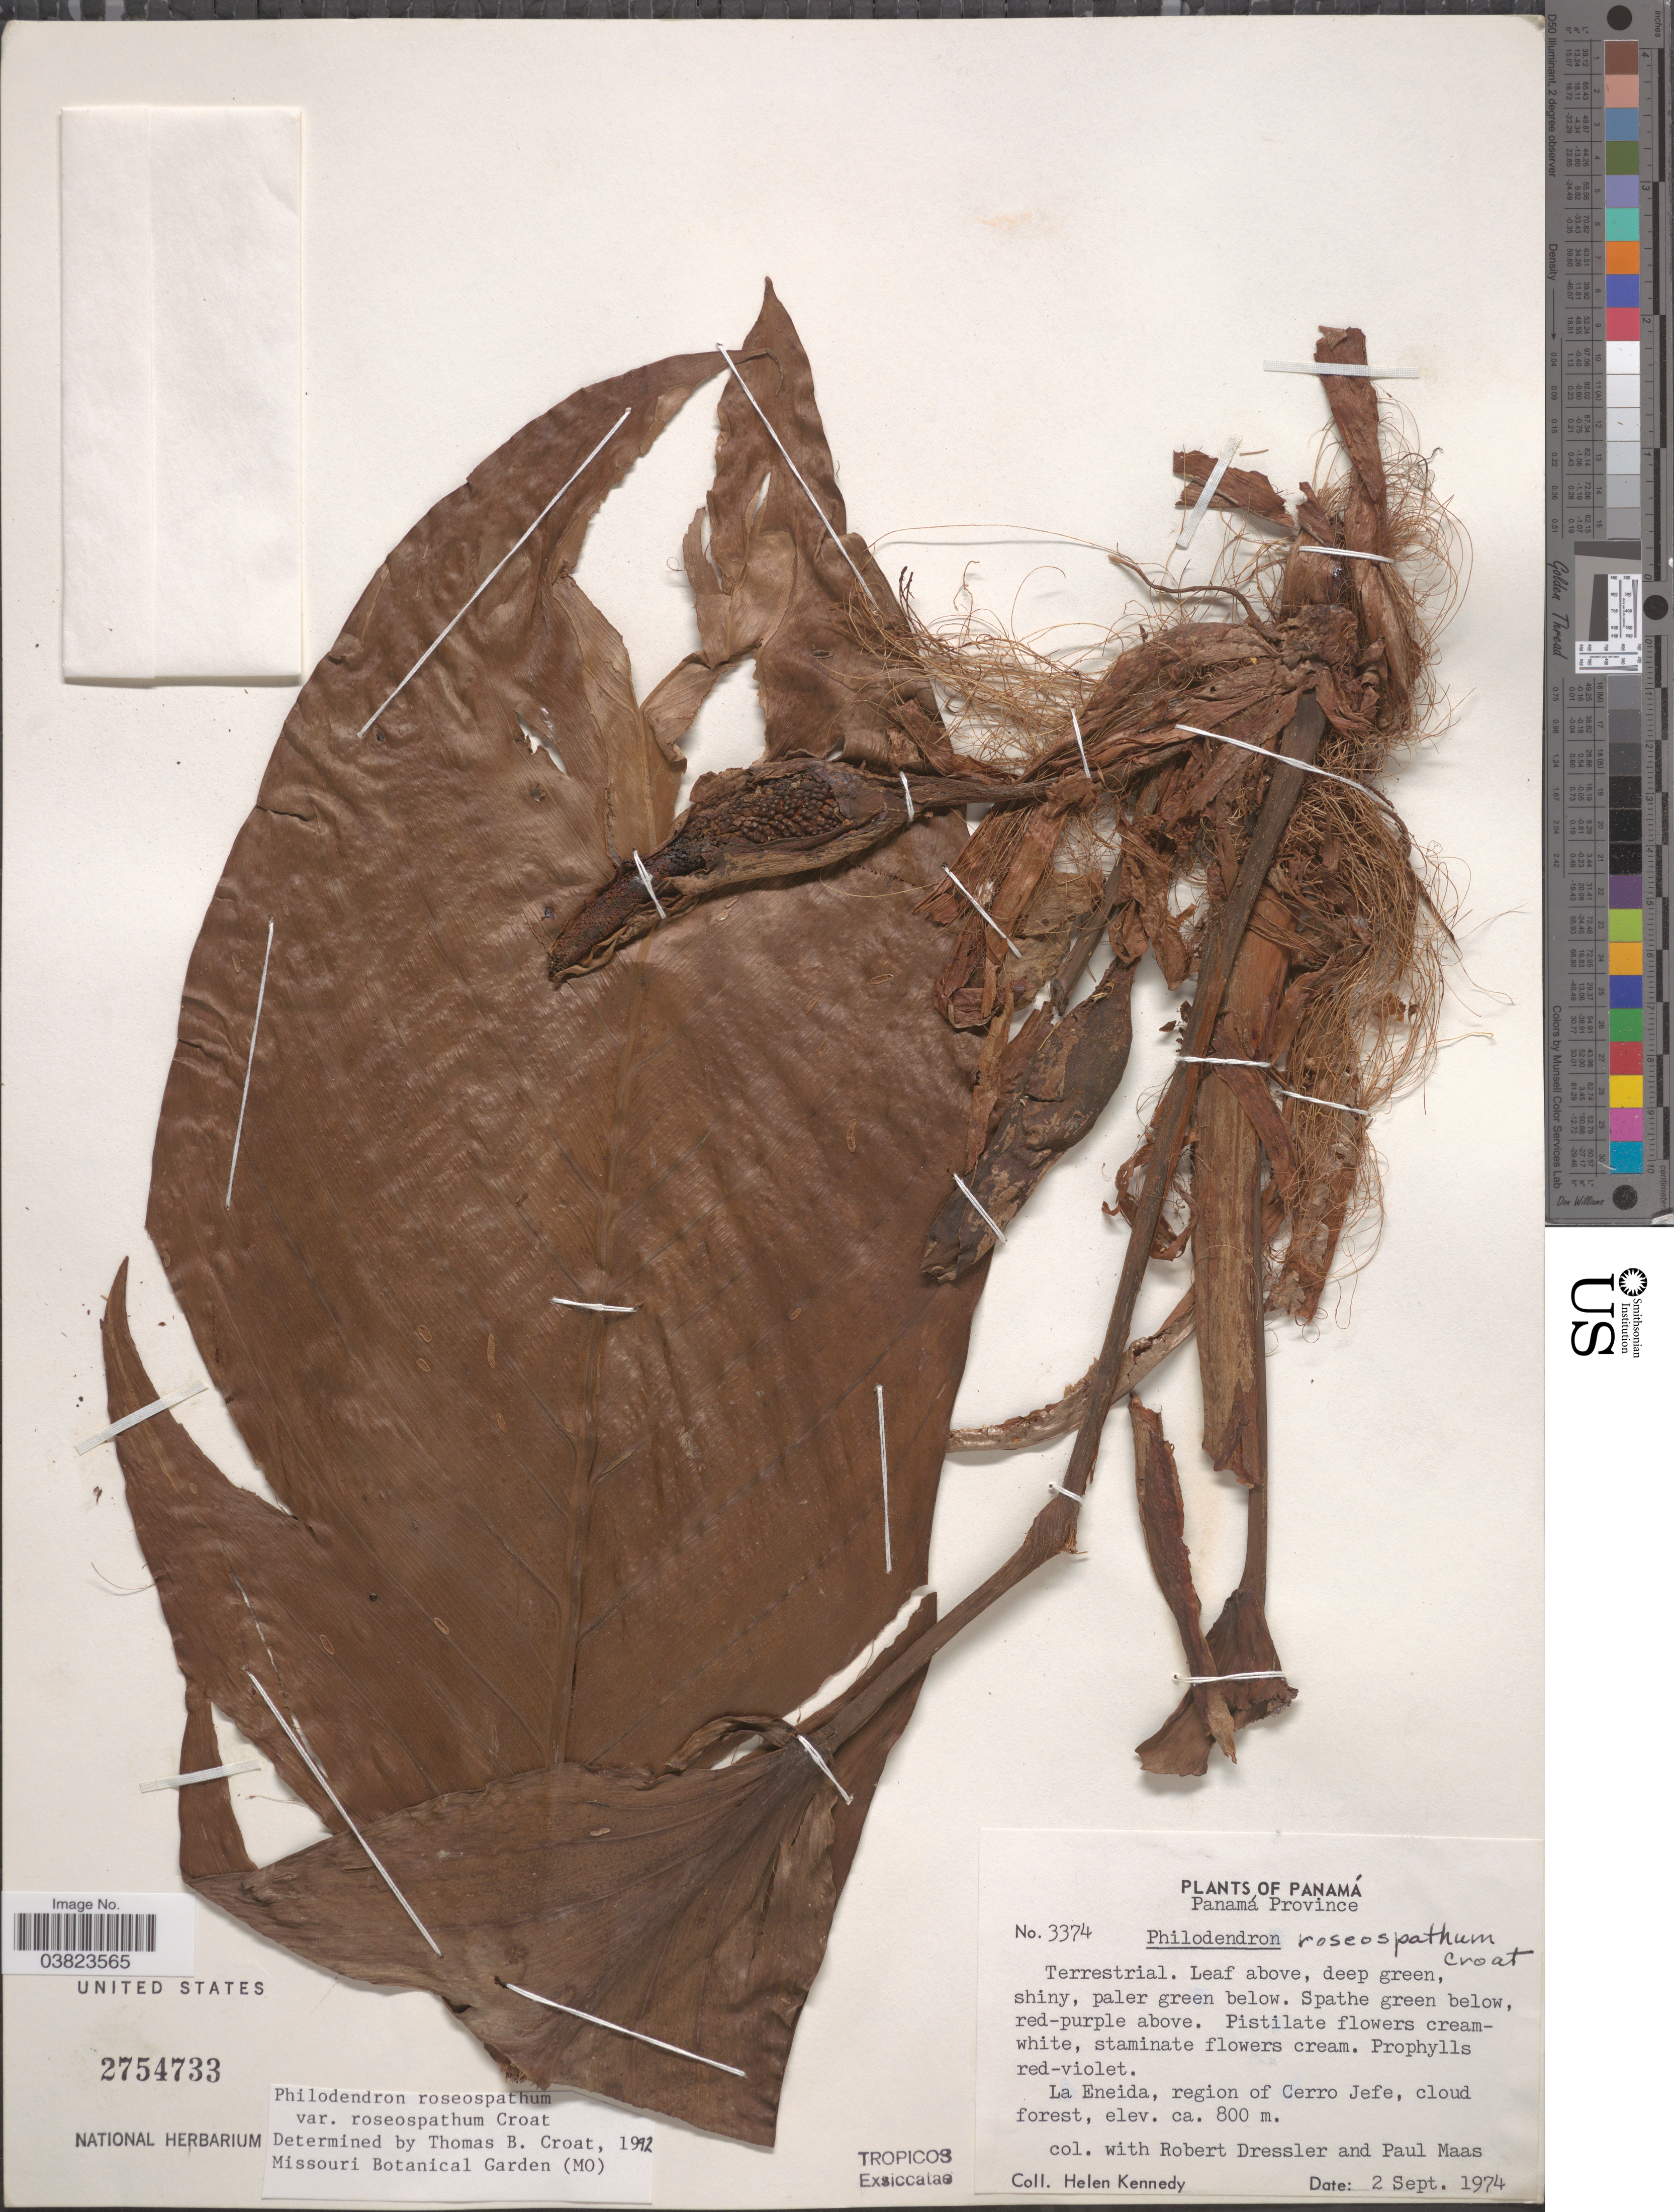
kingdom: Plantae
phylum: Tracheophyta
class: Liliopsida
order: Alismatales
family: Araceae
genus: Philodendron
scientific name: Philodendron roseospathum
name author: Croat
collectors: H. Kennedy, R. Dressler & P. Maas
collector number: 3374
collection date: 1974-09-02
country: Panama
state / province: Panamá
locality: La Eneida, region of Cerro Jefe.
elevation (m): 800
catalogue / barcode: US 2754733